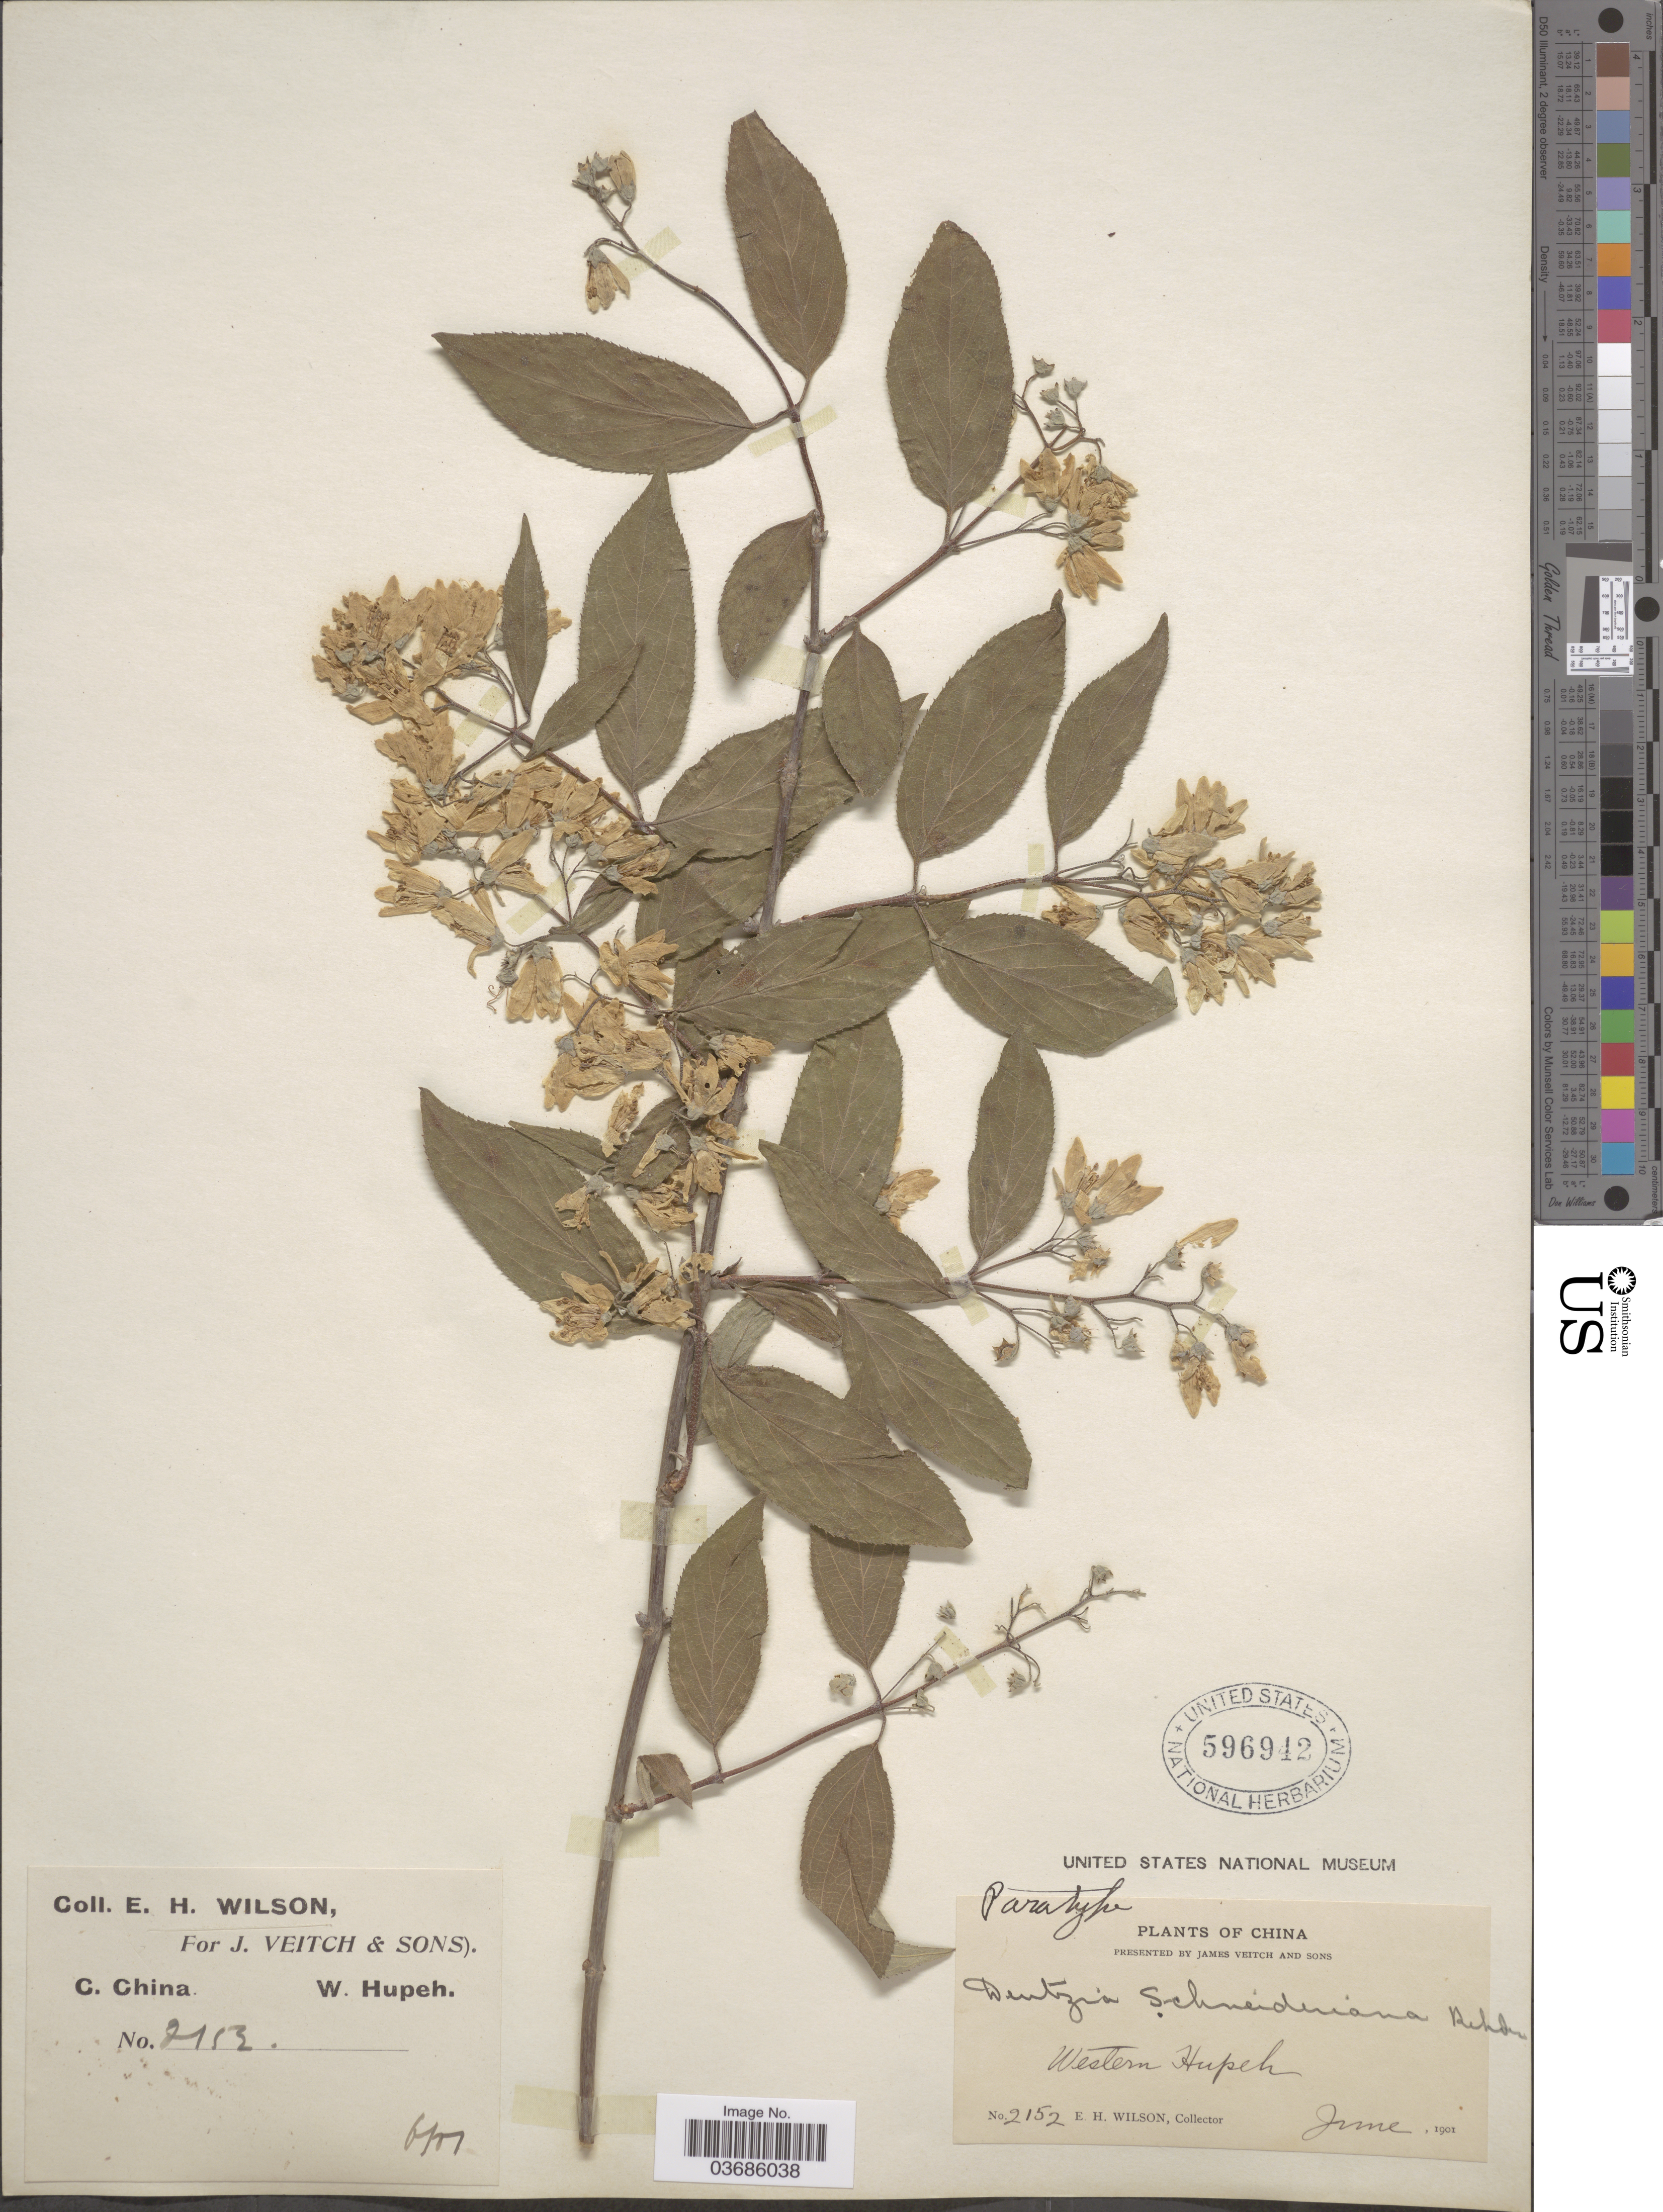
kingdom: Plantae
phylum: Tracheophyta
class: Magnoliopsida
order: Cornales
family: Hydrangeaceae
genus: Deutzia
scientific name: Deutzia schneideriana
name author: Rehder in Sarg.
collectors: E. Wilson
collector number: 2152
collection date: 1901-06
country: China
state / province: Hubei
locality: C. China. Western Hupeh.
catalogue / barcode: US 596942